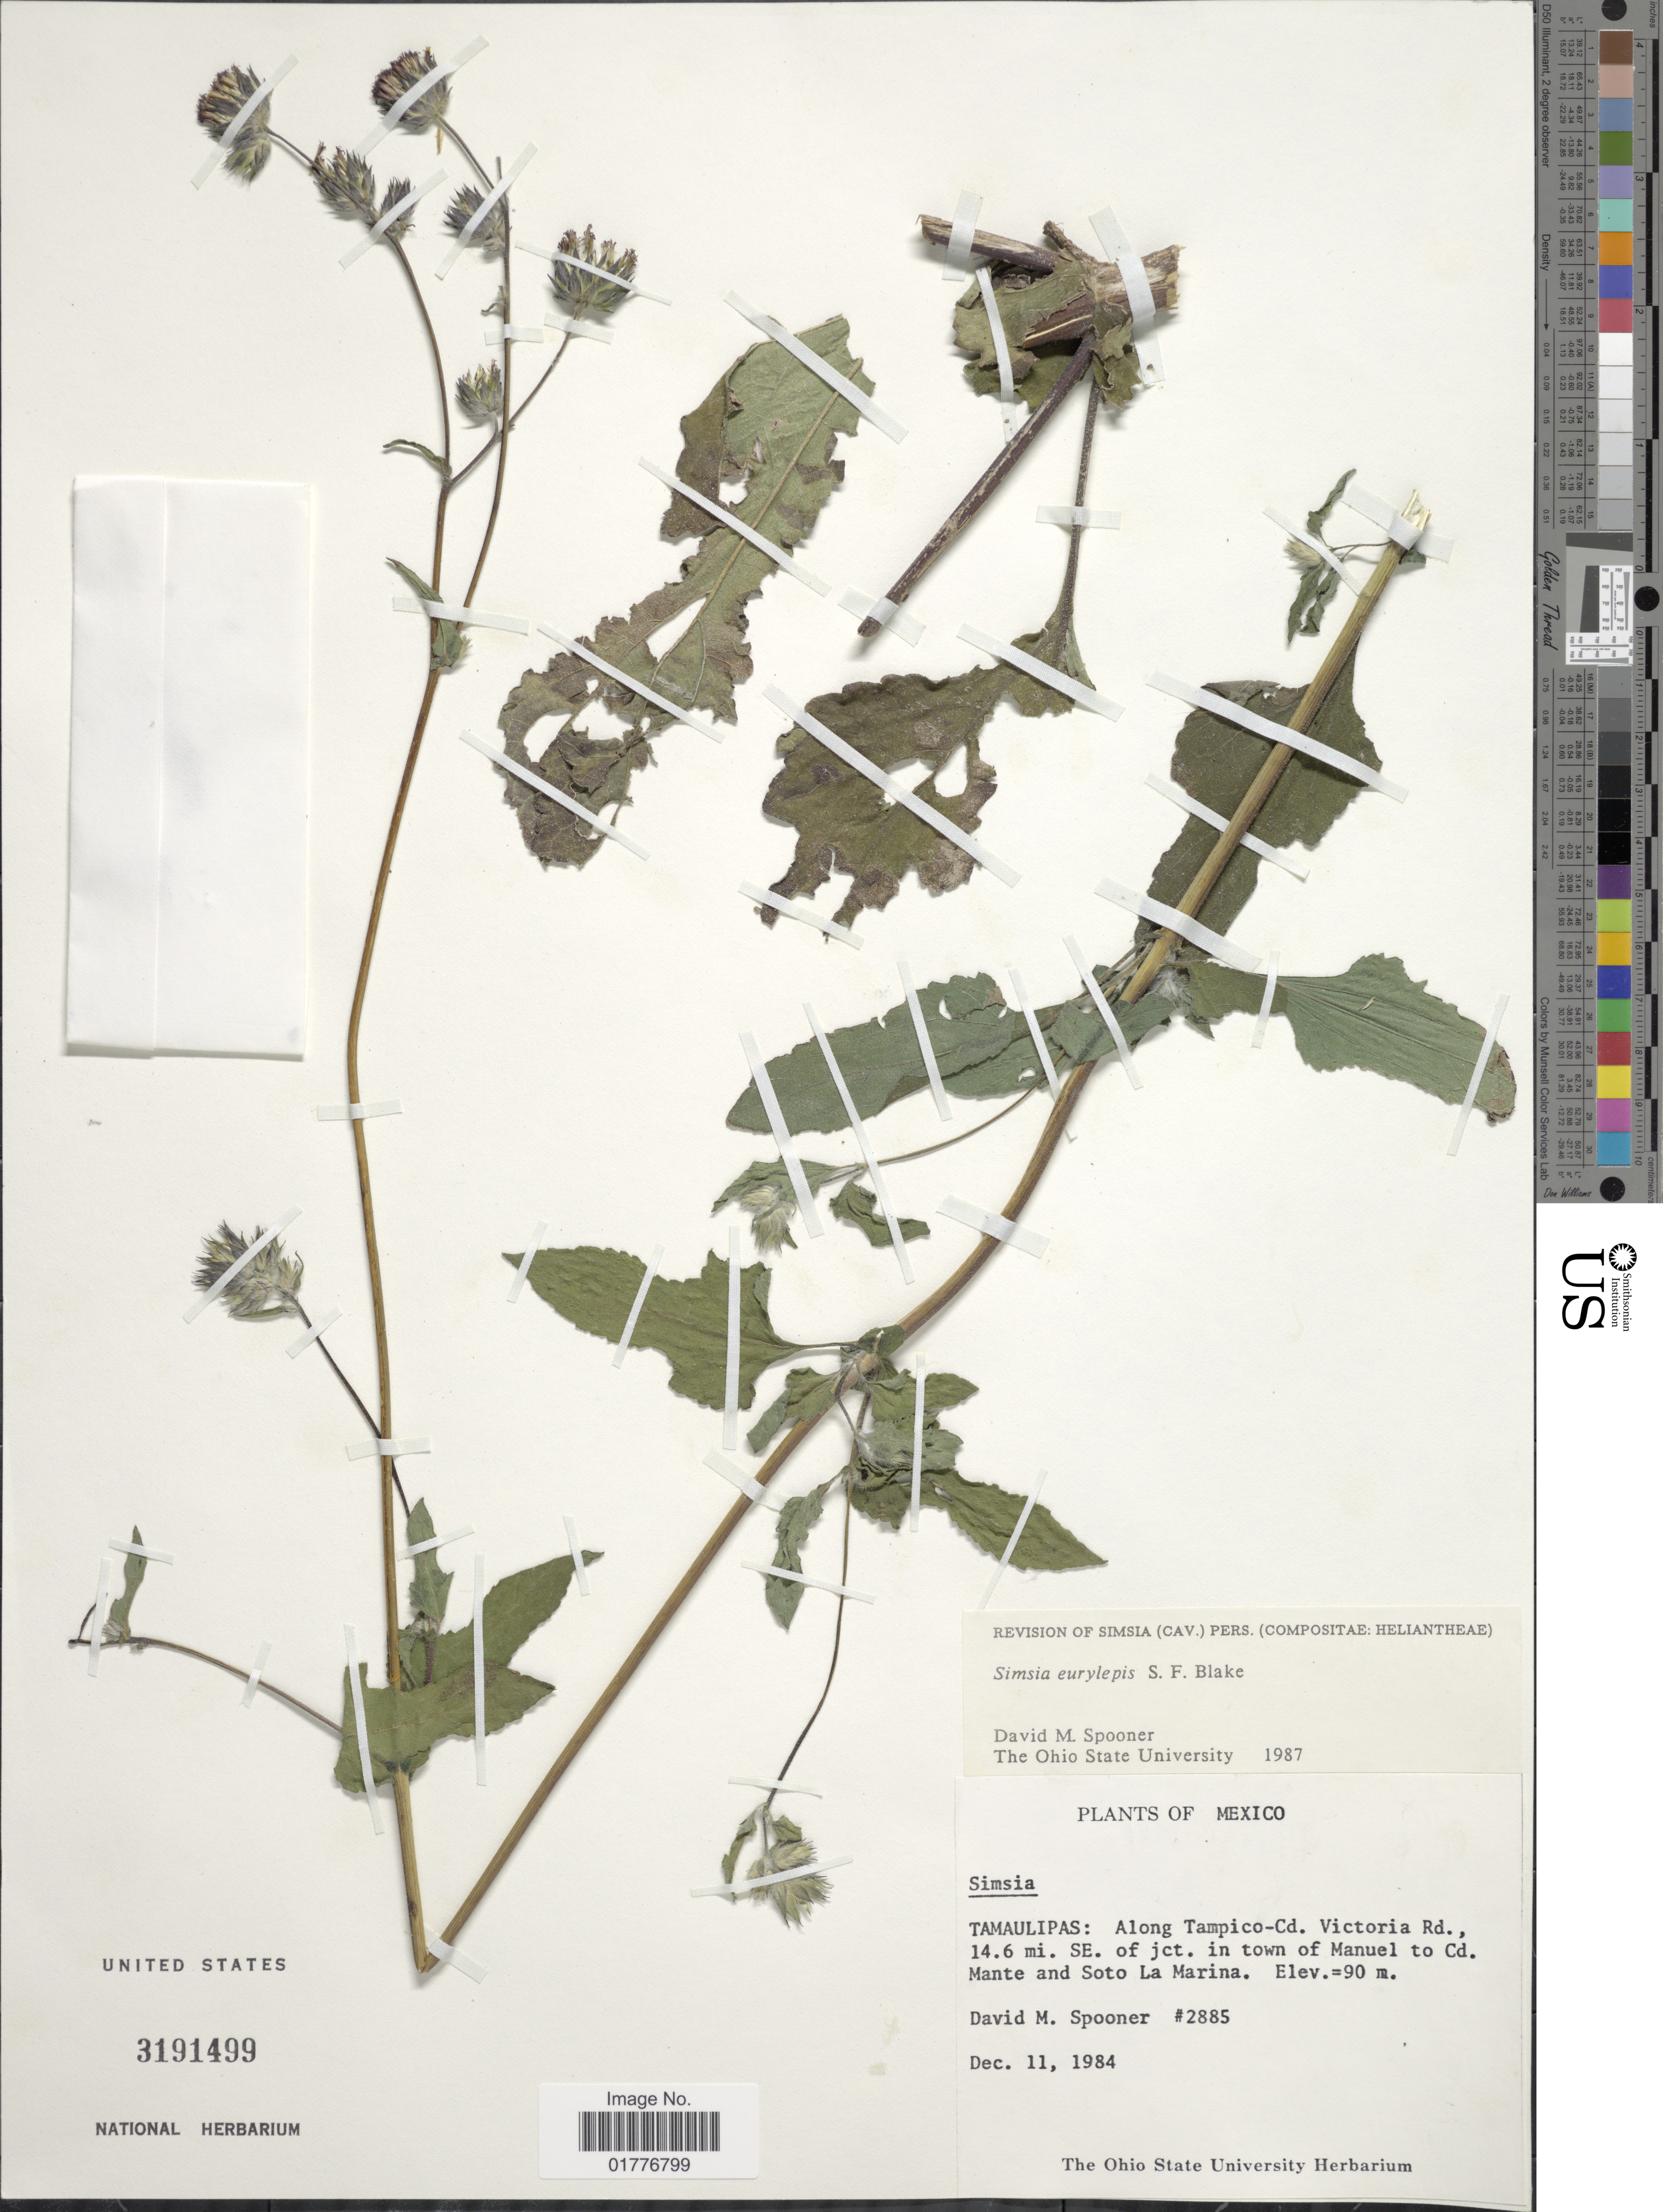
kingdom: Plantae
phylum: Tracheophyta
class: Magnoliopsida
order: Asterales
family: Asteraceae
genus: Simsia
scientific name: Simsia eurylepis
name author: S.F. Blake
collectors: D. Spooner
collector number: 2885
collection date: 1984-12-11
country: Mexico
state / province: Tamaulipas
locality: Along Tampico-Cd. Victoria Rd., 14.6 mi. Se. of Jctt. in town of Manuel to CD. Mante and Soto la Marina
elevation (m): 90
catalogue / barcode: US 191499